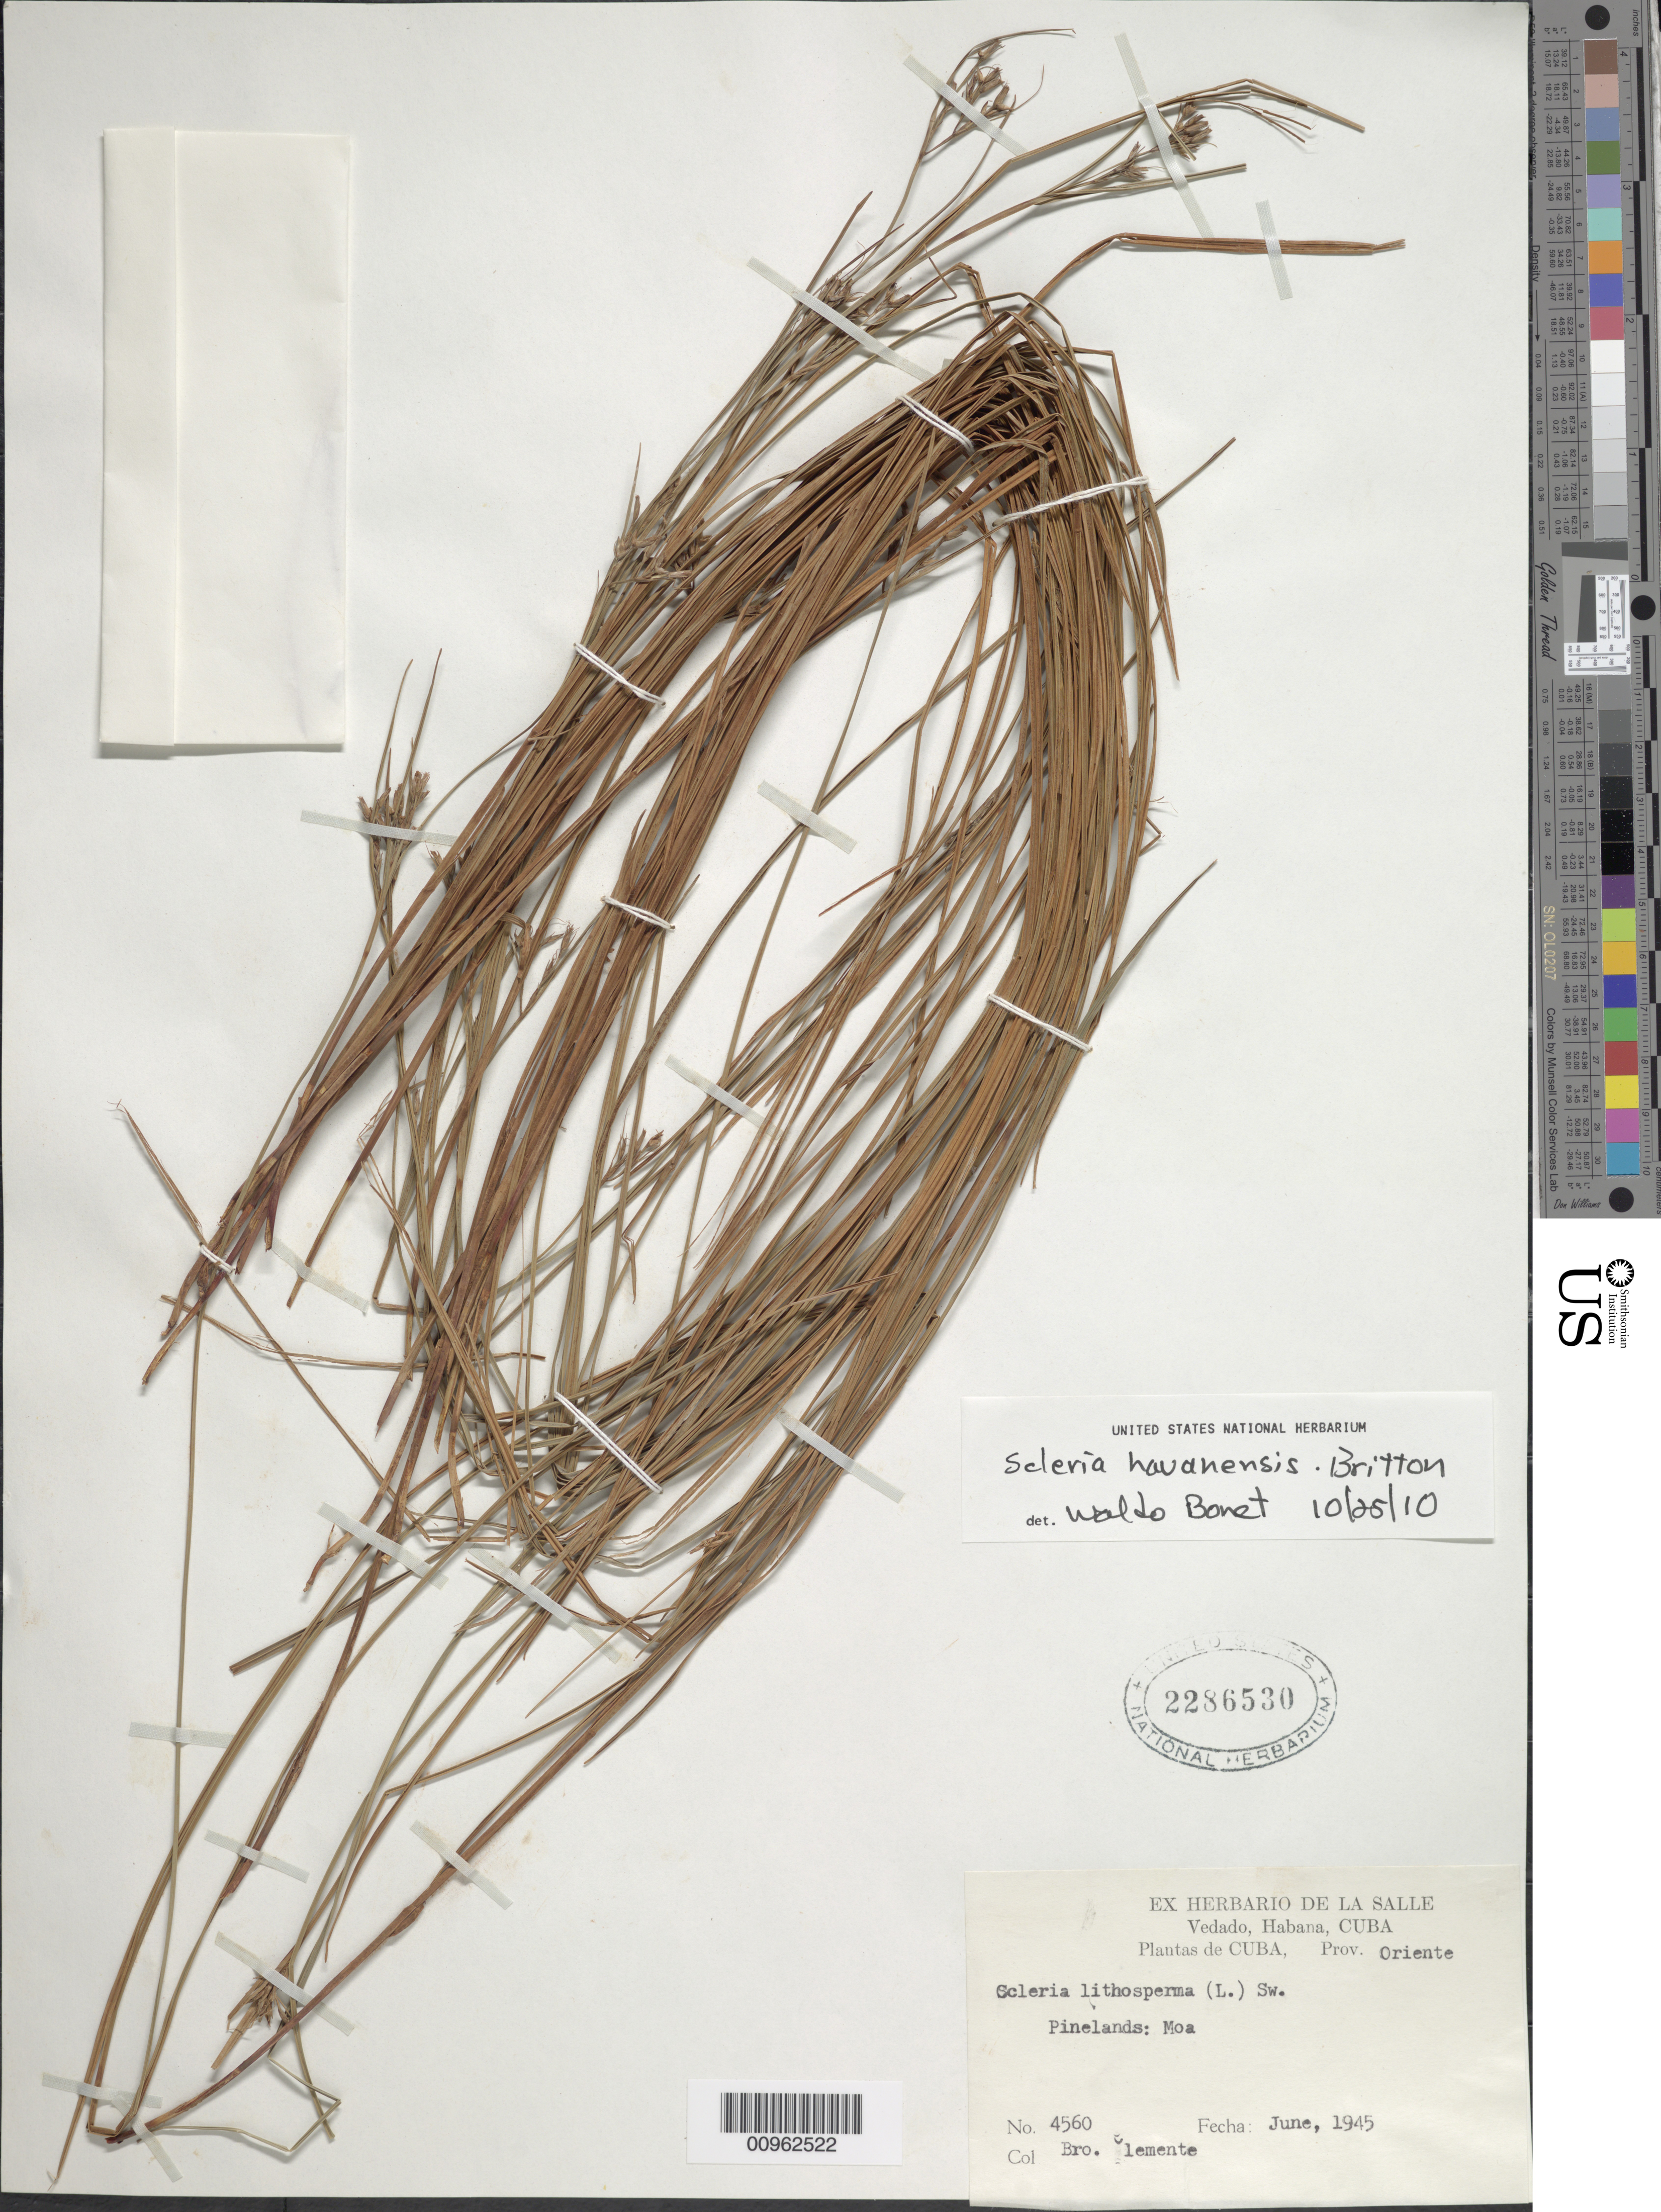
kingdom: Plantae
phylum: Tracheophyta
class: Liliopsida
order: Poales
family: Cyperaceae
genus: Scleria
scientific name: Scleria lithosperma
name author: (L.) Sw.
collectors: Bro. Clemente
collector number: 4560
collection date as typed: Jun 1945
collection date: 1945-06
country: Cuba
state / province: Holguín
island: Cuba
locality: Moa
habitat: Pinelands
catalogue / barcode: US 2286530